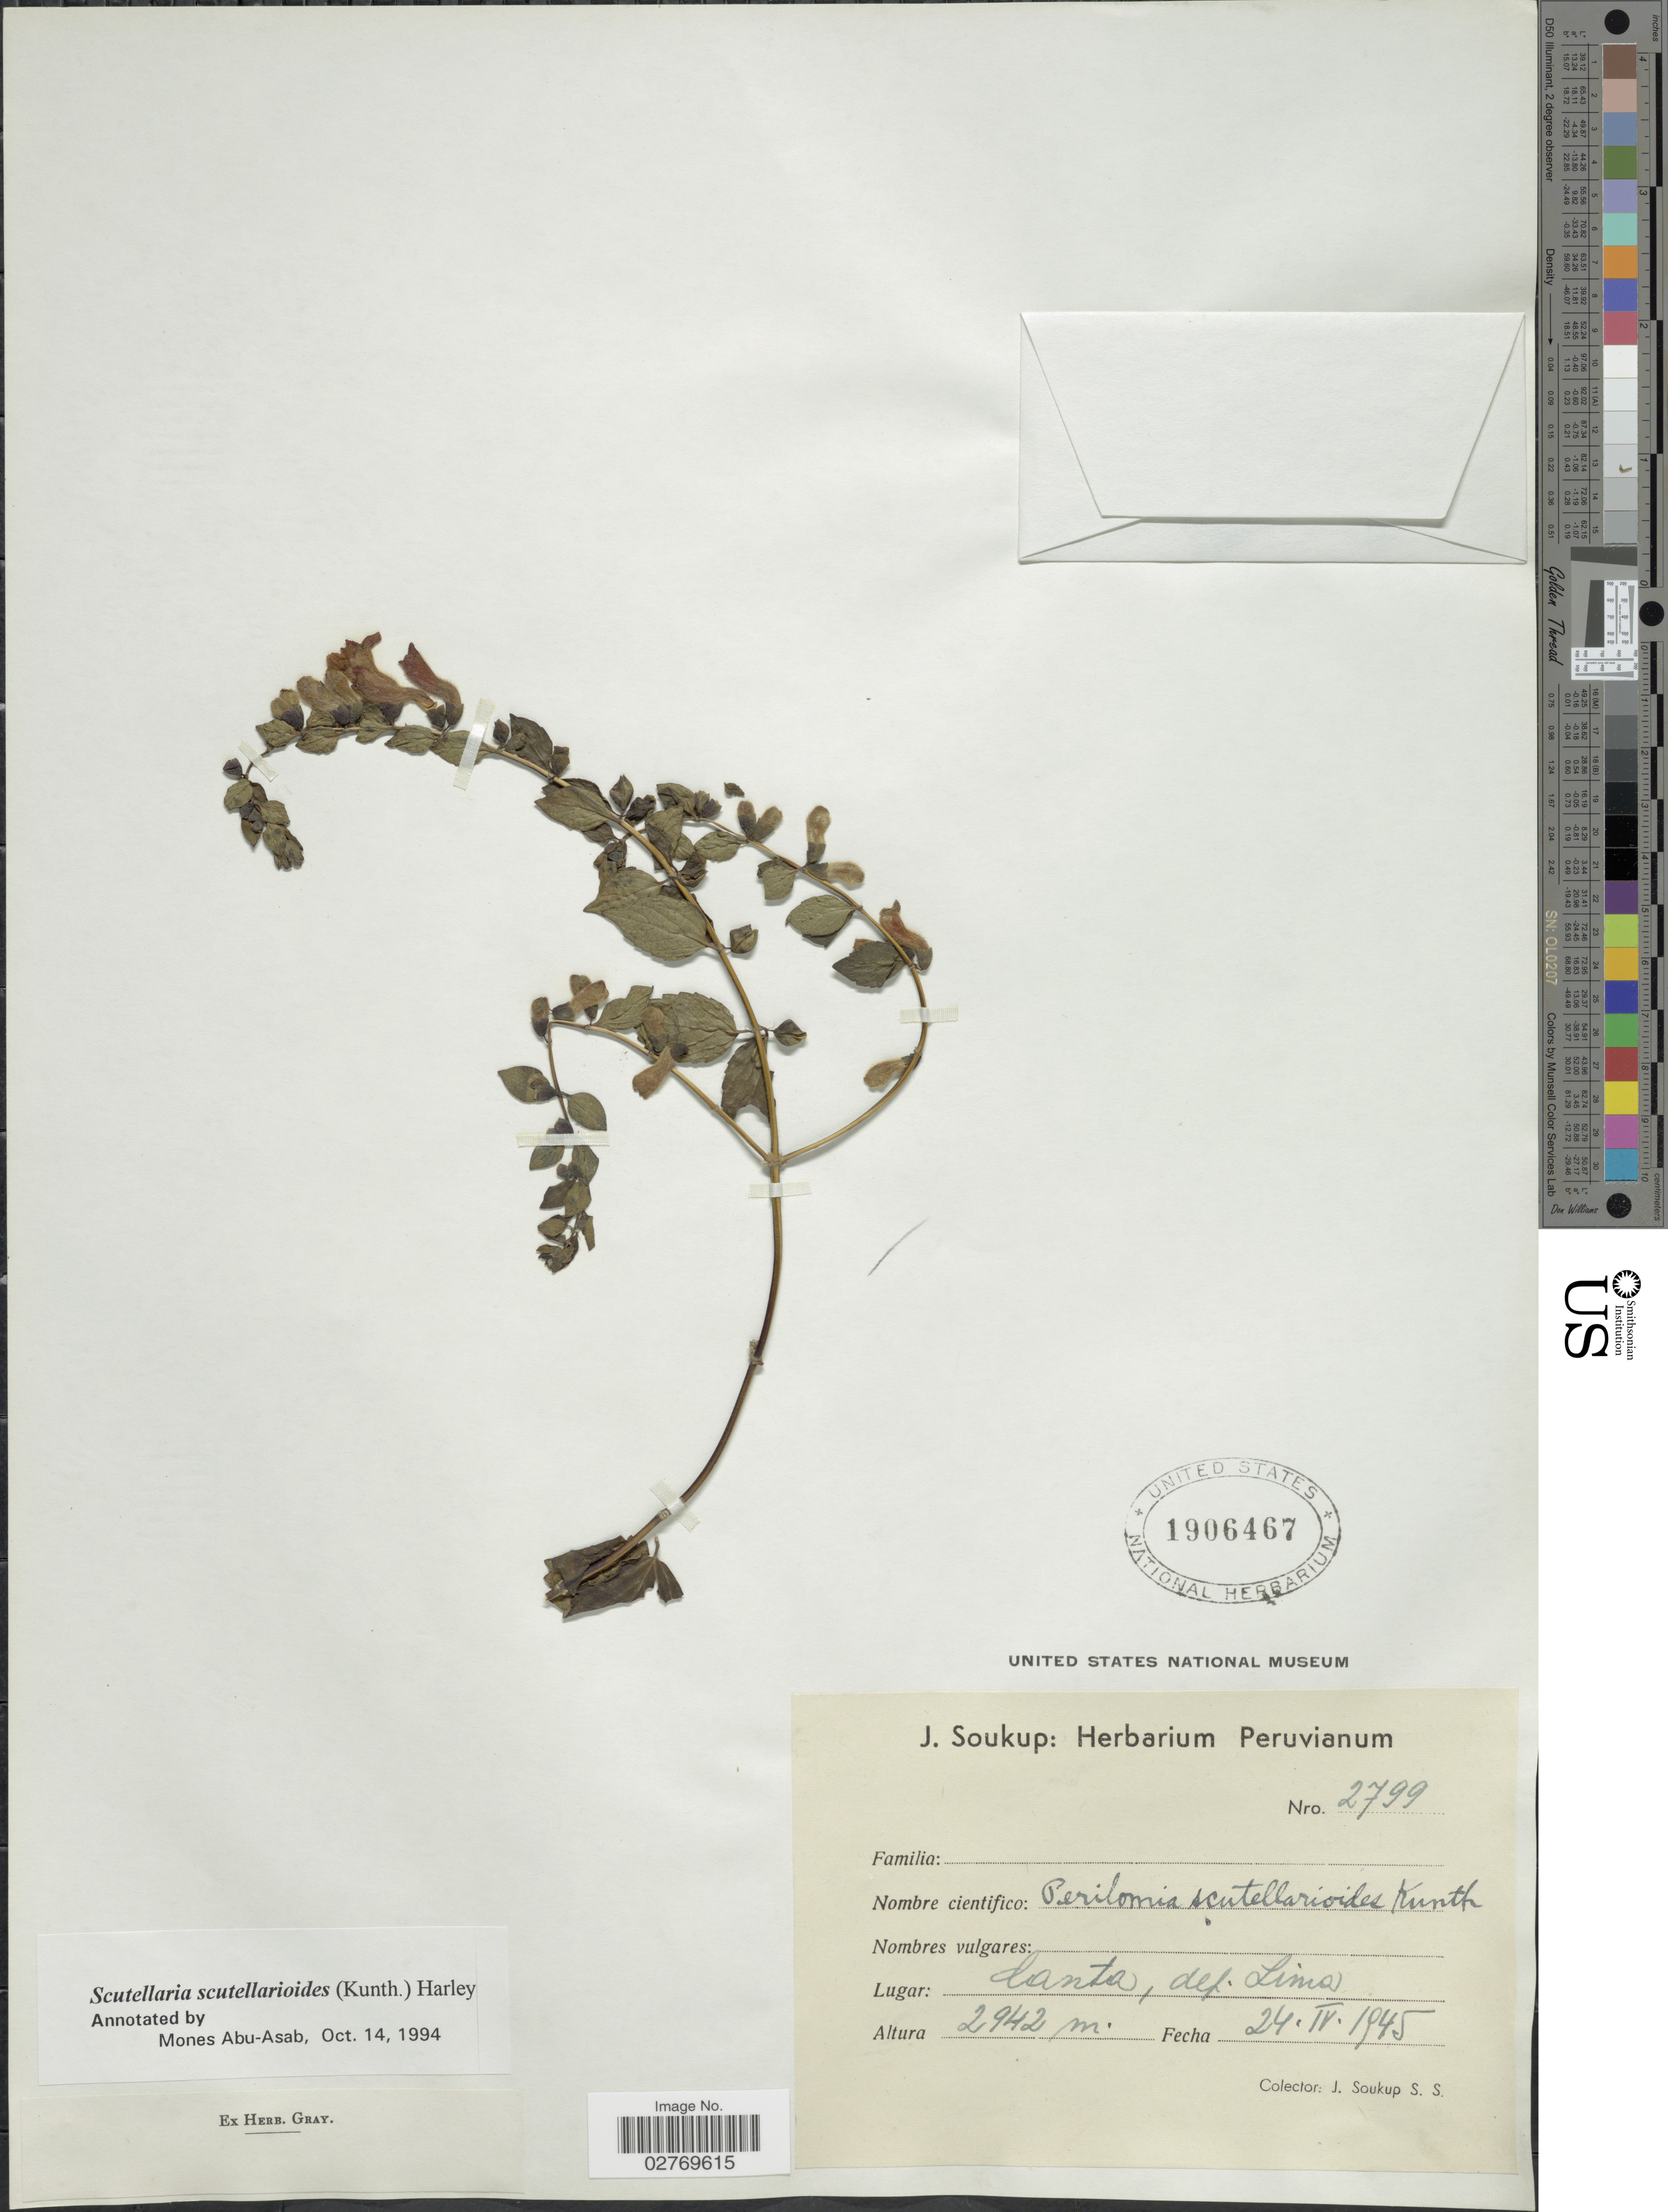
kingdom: Plantae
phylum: Tracheophyta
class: Magnoliopsida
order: Lamiales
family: Lamiaceae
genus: Scutellaria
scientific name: Scutellaria scutellarioides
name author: (Kunth) Harley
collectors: J. Soukup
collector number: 2799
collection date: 1945-04-24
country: Peru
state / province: Lima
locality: Santa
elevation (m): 2942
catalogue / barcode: US 1906467